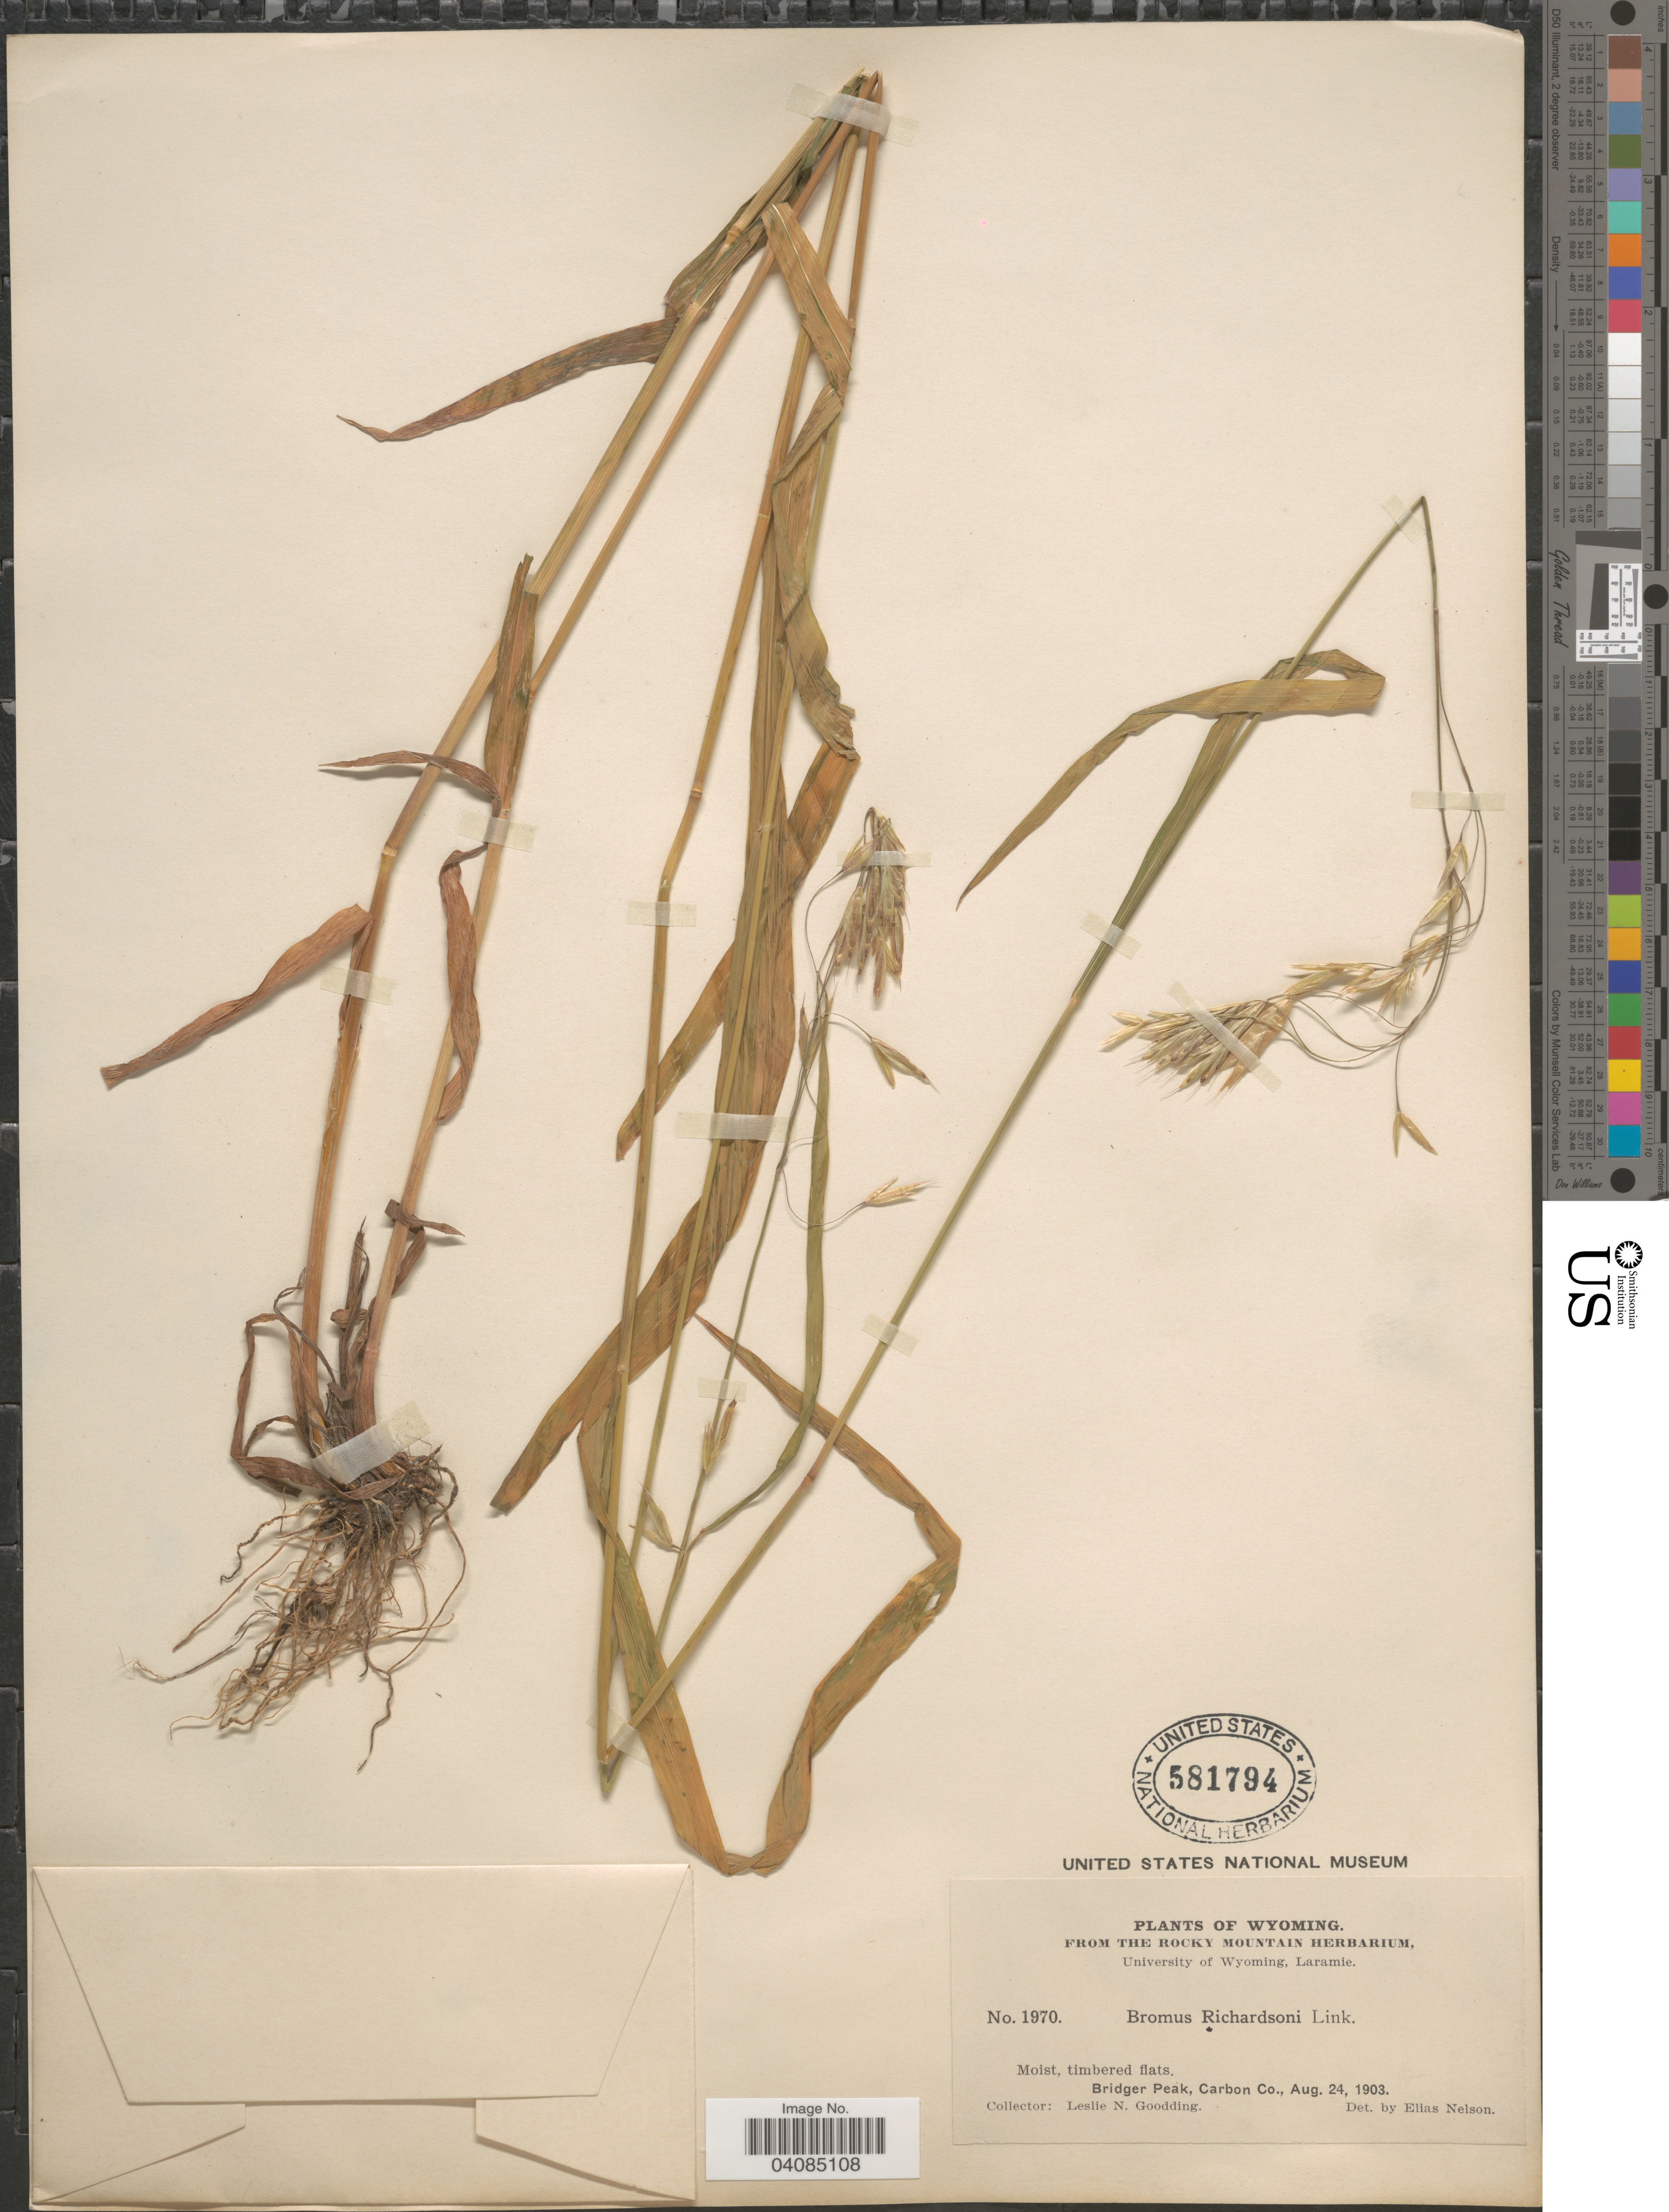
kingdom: Plantae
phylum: Tracheophyta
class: Liliopsida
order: Poales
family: Poaceae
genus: Bromus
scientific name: Bromus richardsonii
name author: Link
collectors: L. N. Goodding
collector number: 1970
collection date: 1903-08-24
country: United States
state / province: Wyoming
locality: Moist, timbered flats. Bridger Peak, Carbon Co.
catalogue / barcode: US 581794